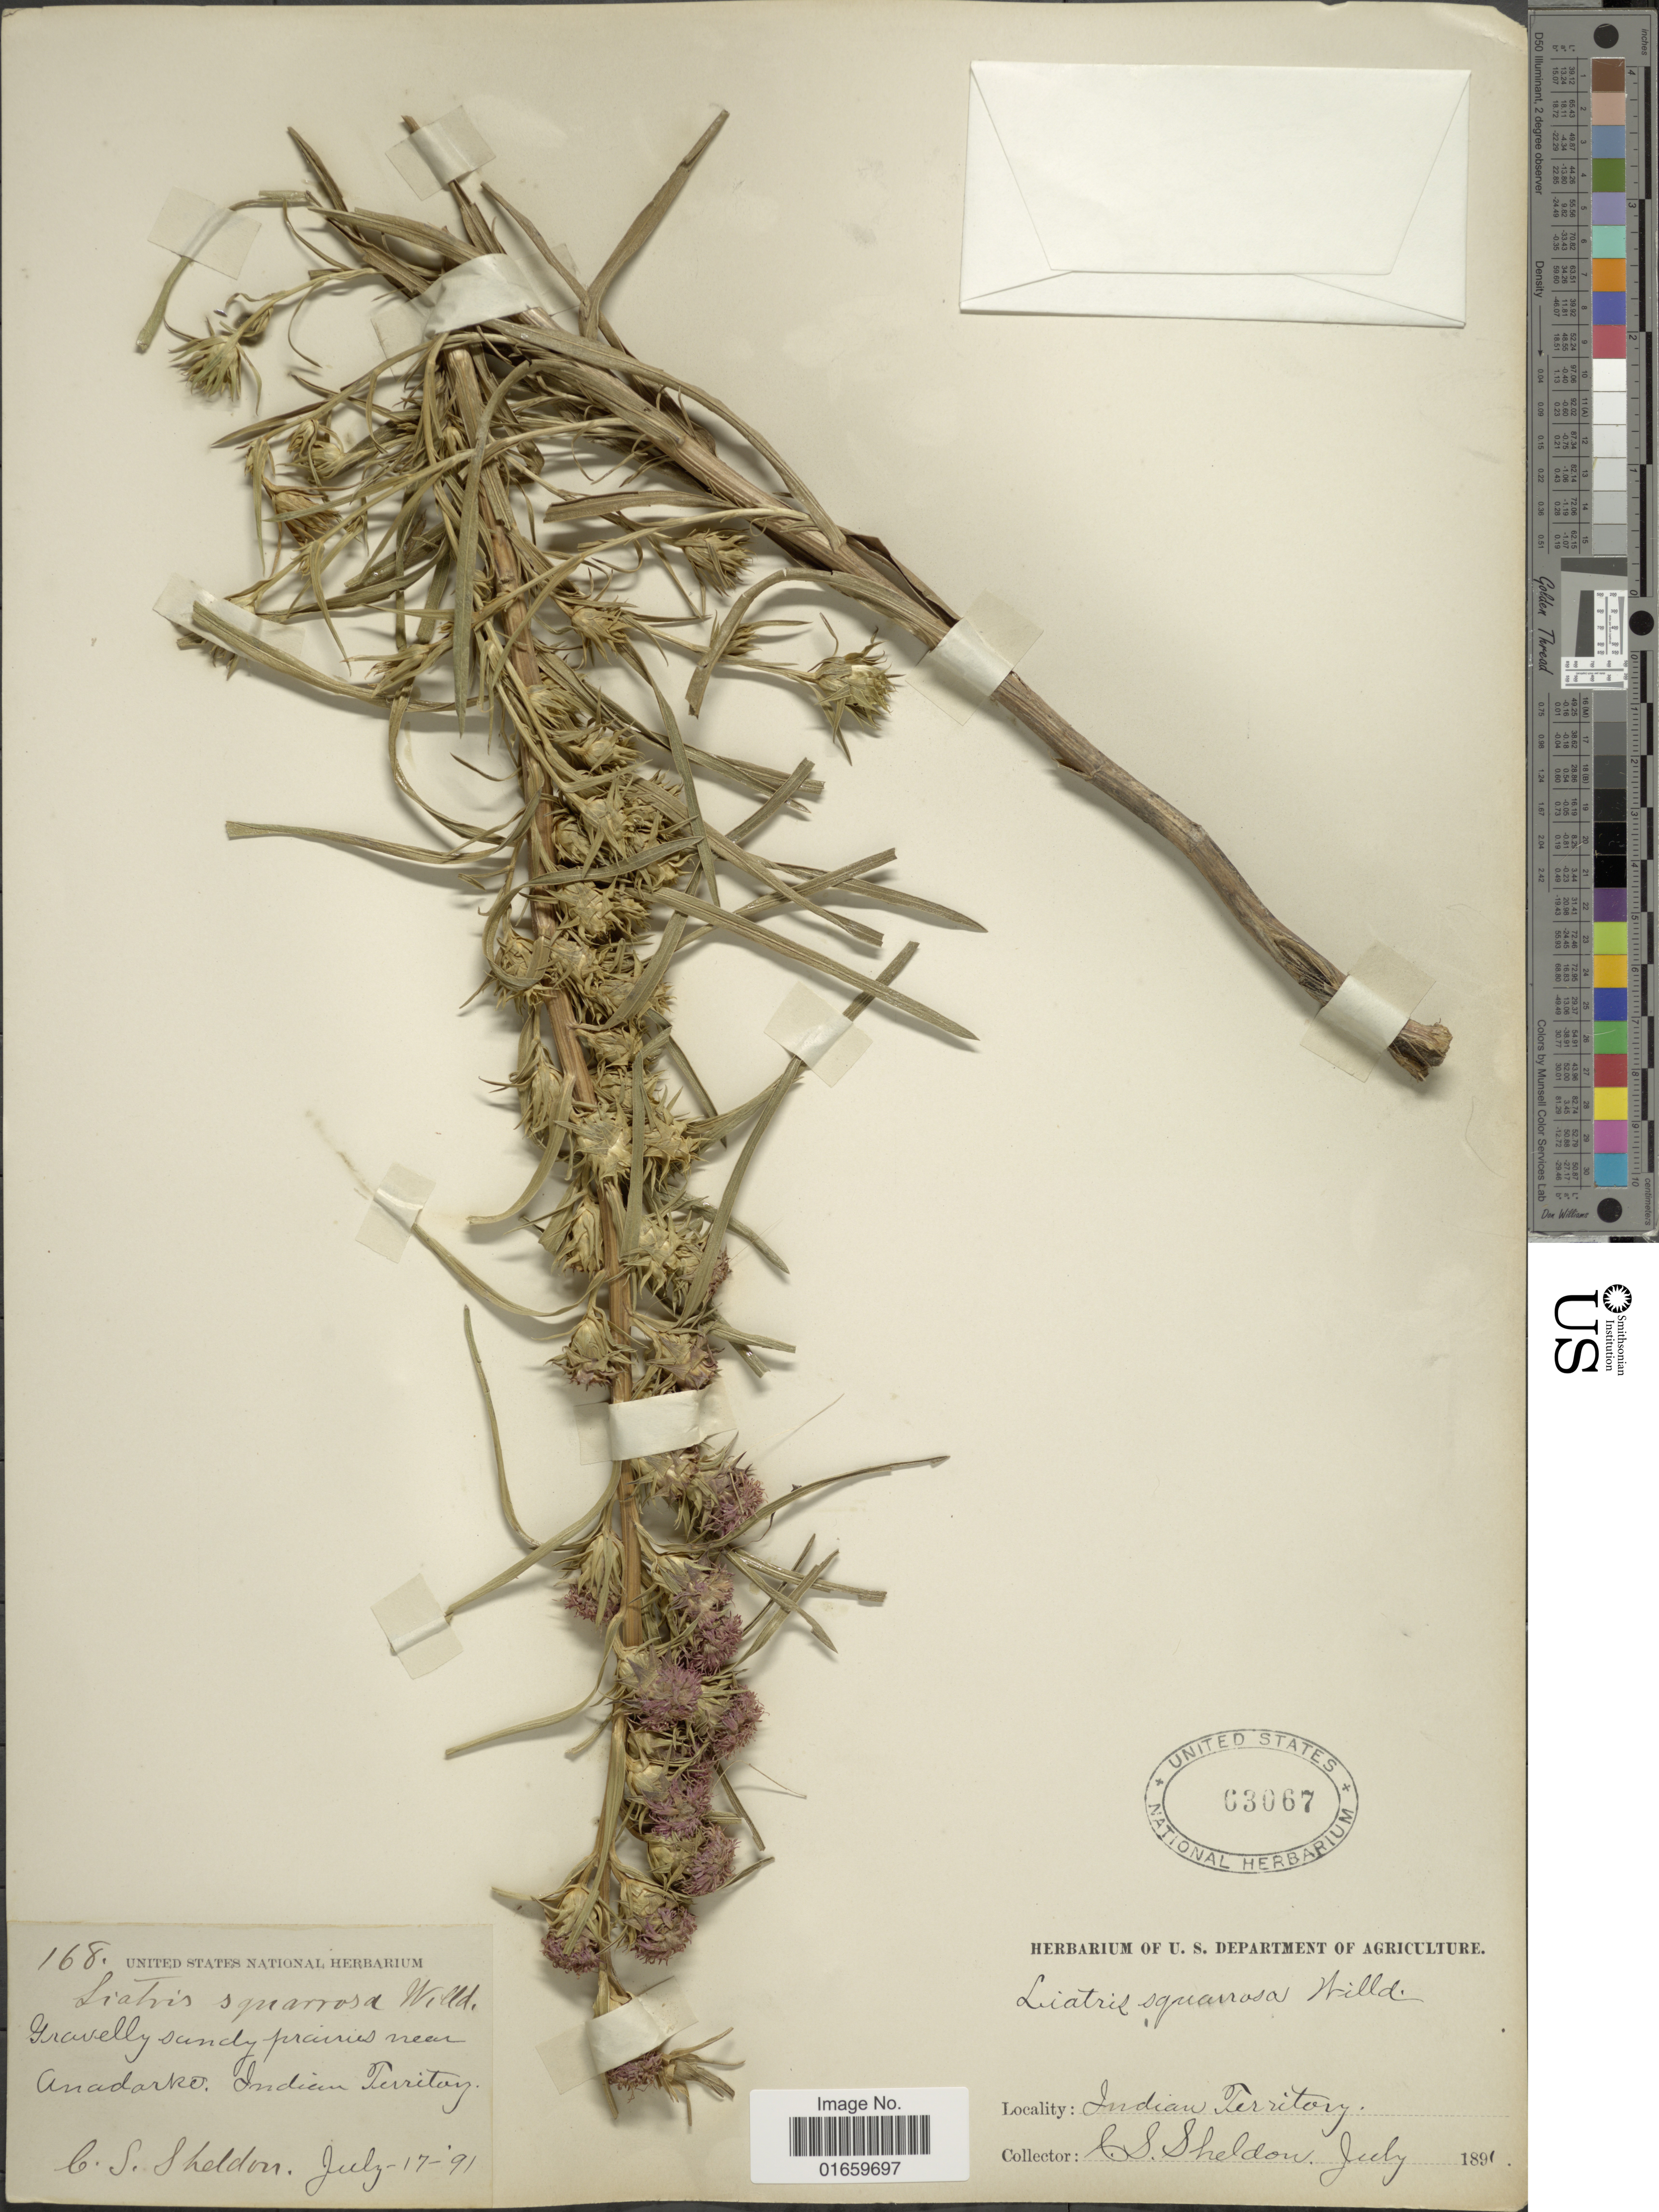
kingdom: Plantae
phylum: Tracheophyta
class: Magnoliopsida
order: Asterales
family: Asteraceae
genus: Liatris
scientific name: Liatris squarrosa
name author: (L.) Michx.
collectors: C. S. Sheldon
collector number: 168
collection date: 1891-07-17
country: United States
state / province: Oklahoma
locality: Near Anadarko, Indian Territory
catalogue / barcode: US 63067